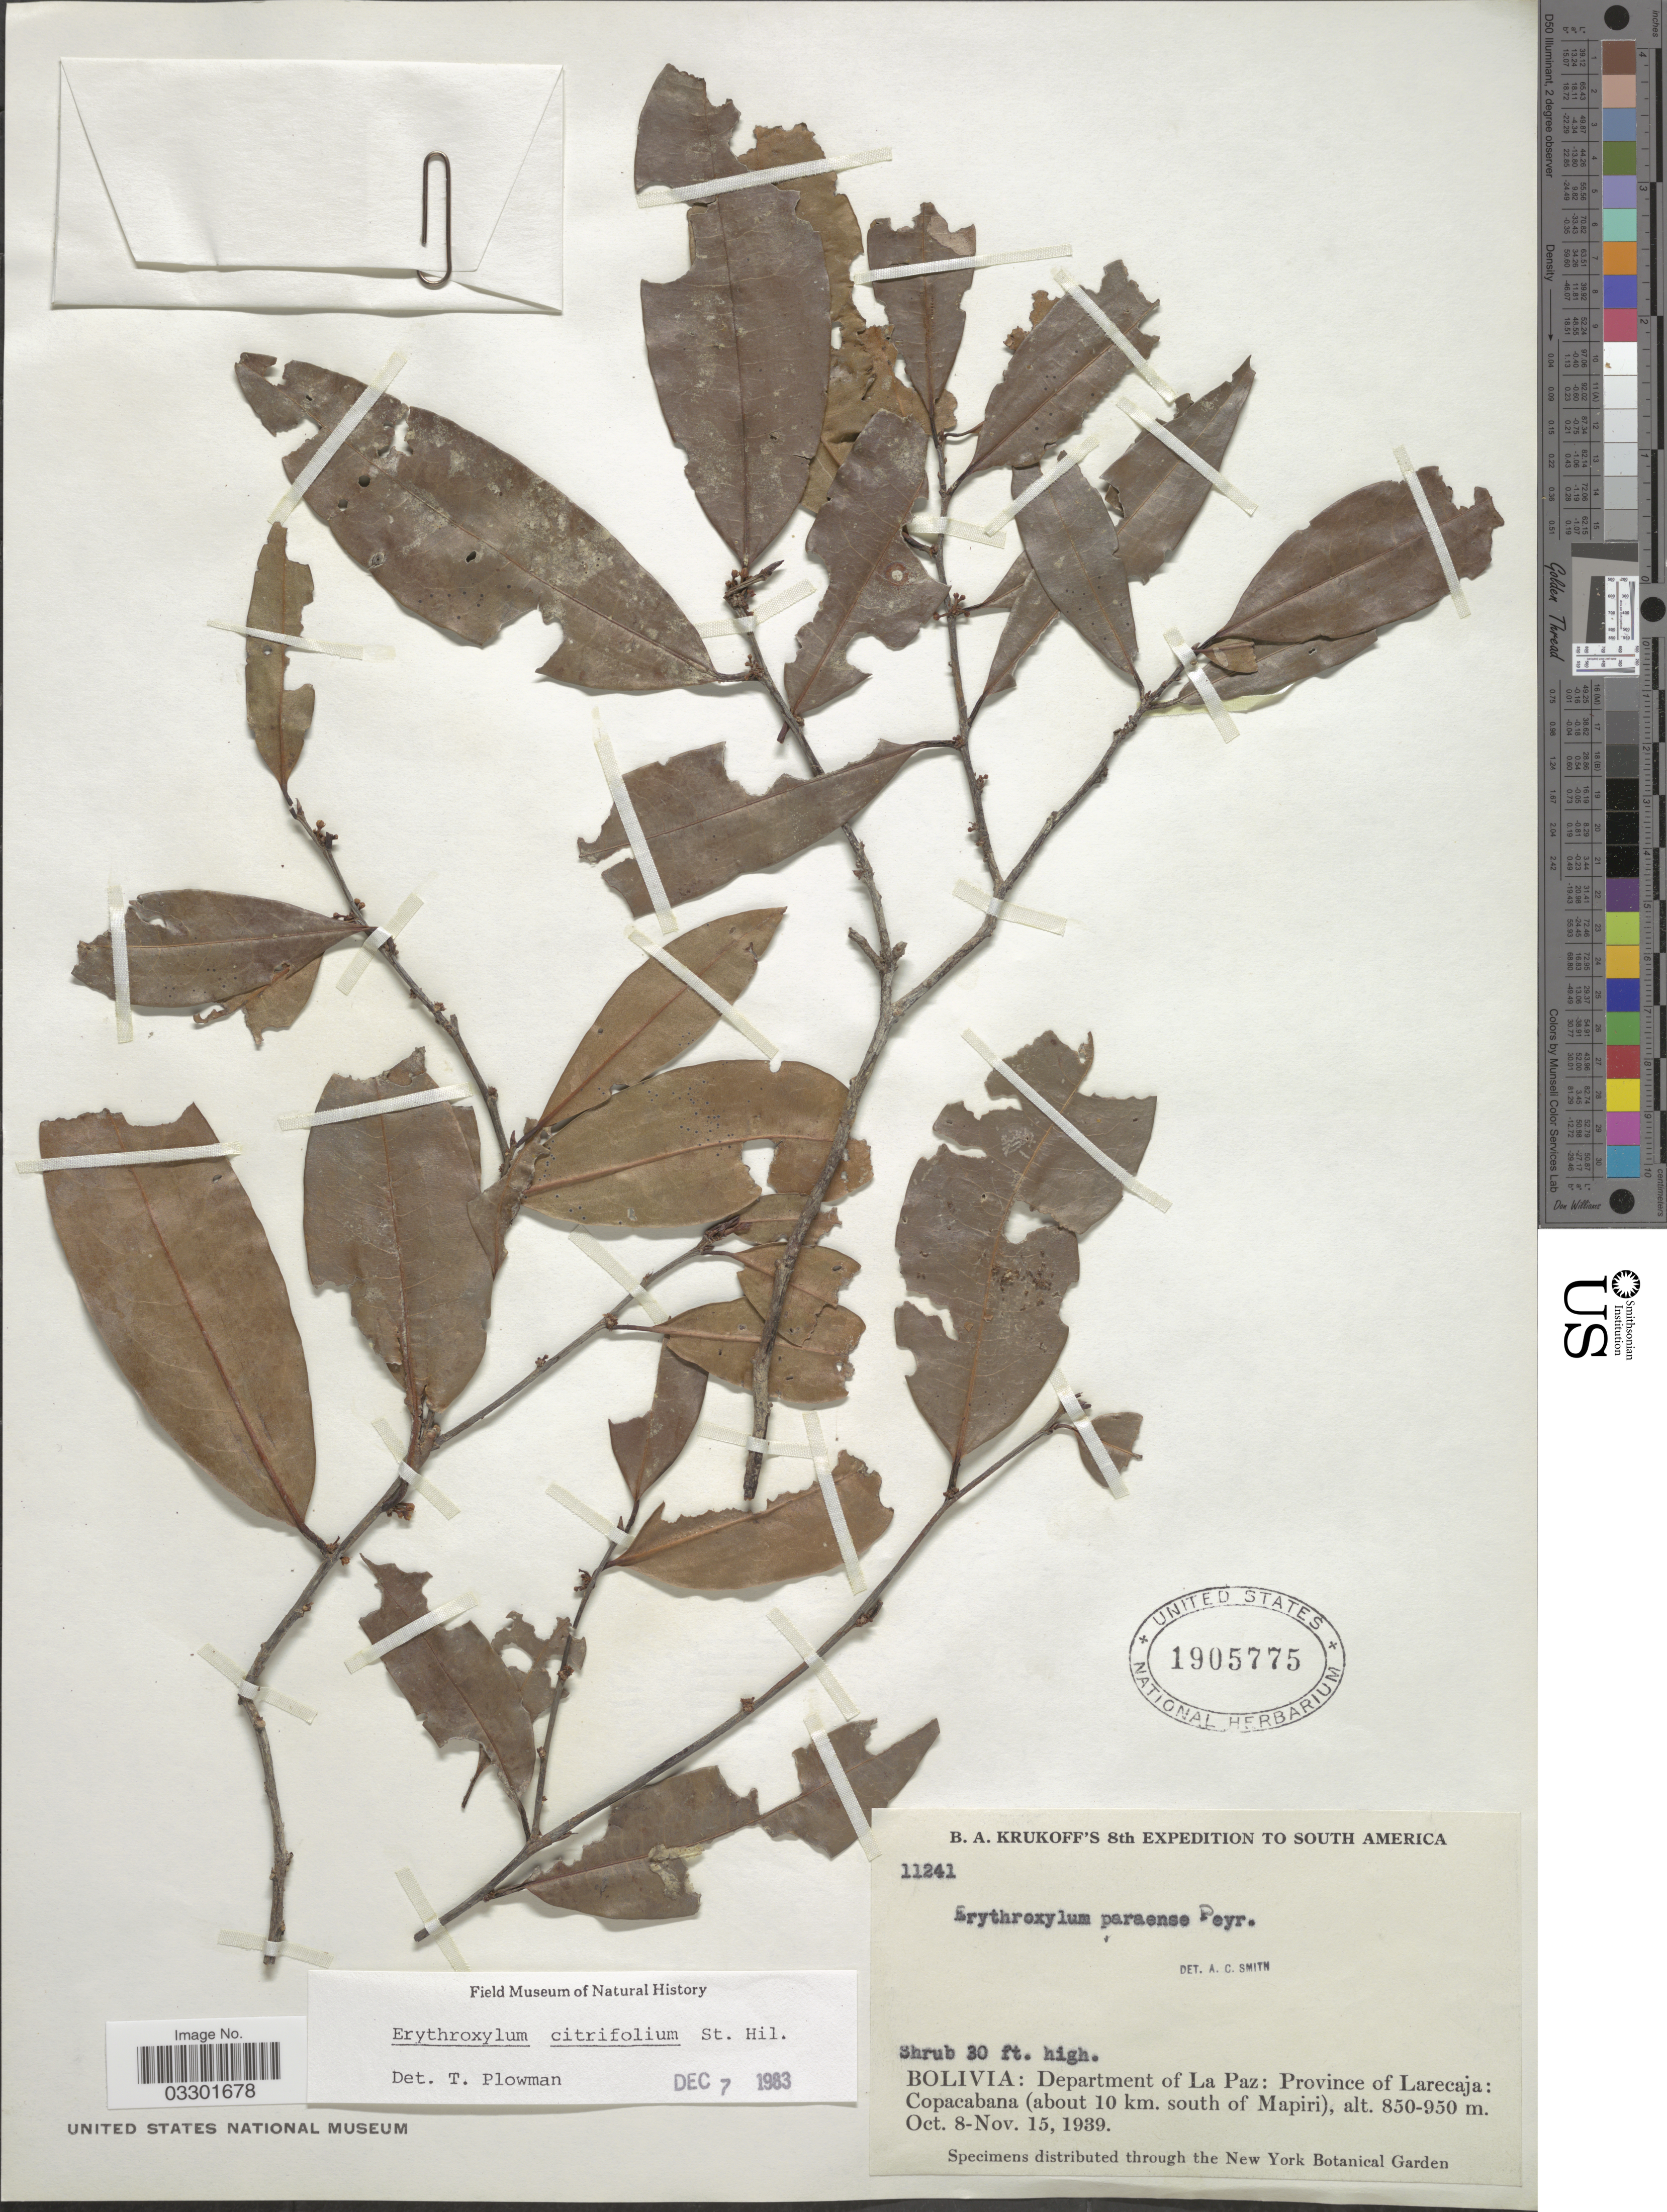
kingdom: Plantae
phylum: Tracheophyta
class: Magnoliopsida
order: Malpighiales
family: Erythroxylaceae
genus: Erythroxylum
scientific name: Erythroxylum citrifolium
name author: A. St.-Hil.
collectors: B. A. Krukoff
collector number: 11241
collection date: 1939-10-08/1939-11-15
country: Bolivia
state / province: La Paz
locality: Department of La Paz: Province of Larecaja: Copacabana (about 10 km. south of Mapiri).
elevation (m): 850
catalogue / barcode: US 1905775